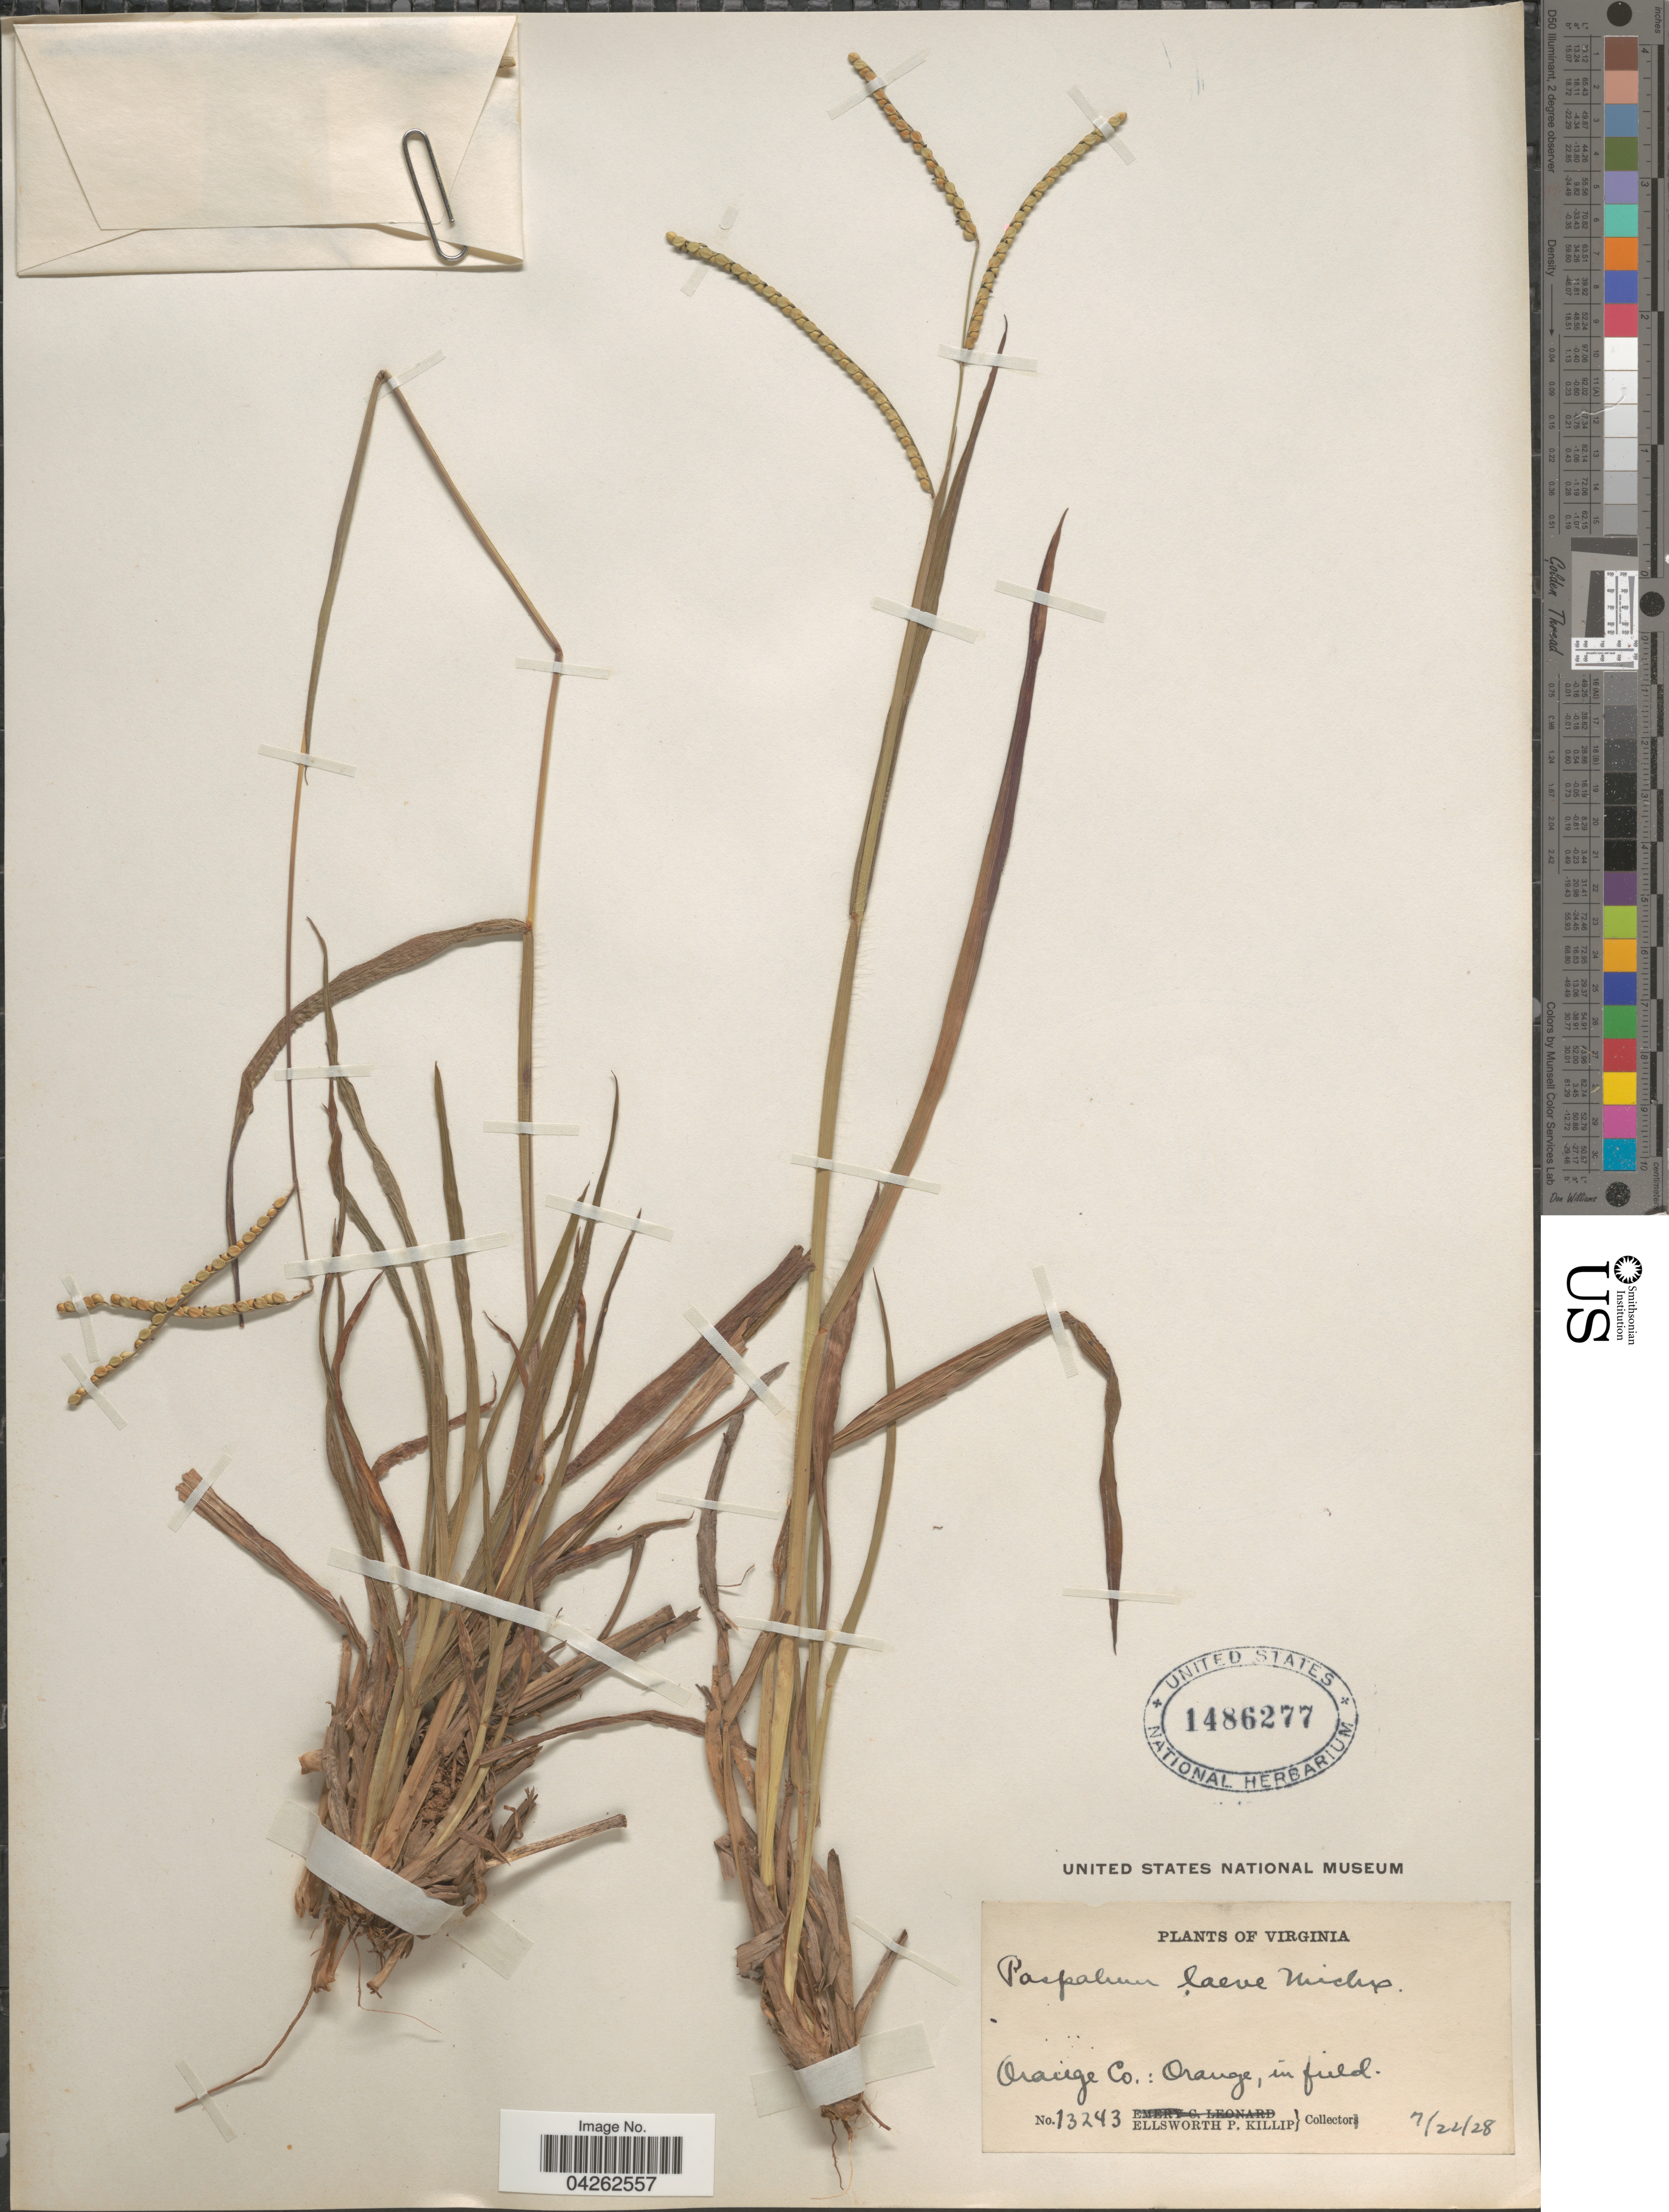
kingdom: Plantae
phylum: Tracheophyta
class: Liliopsida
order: Poales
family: Poaceae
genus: Paspalum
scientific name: Paspalum laeve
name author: Michx.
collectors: E. P. Killip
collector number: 13243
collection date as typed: Transcribed d/m/y: 22/7/28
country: United States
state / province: Virginia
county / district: Orange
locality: Orange Co.: Orange, in field.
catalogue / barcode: US 1486277